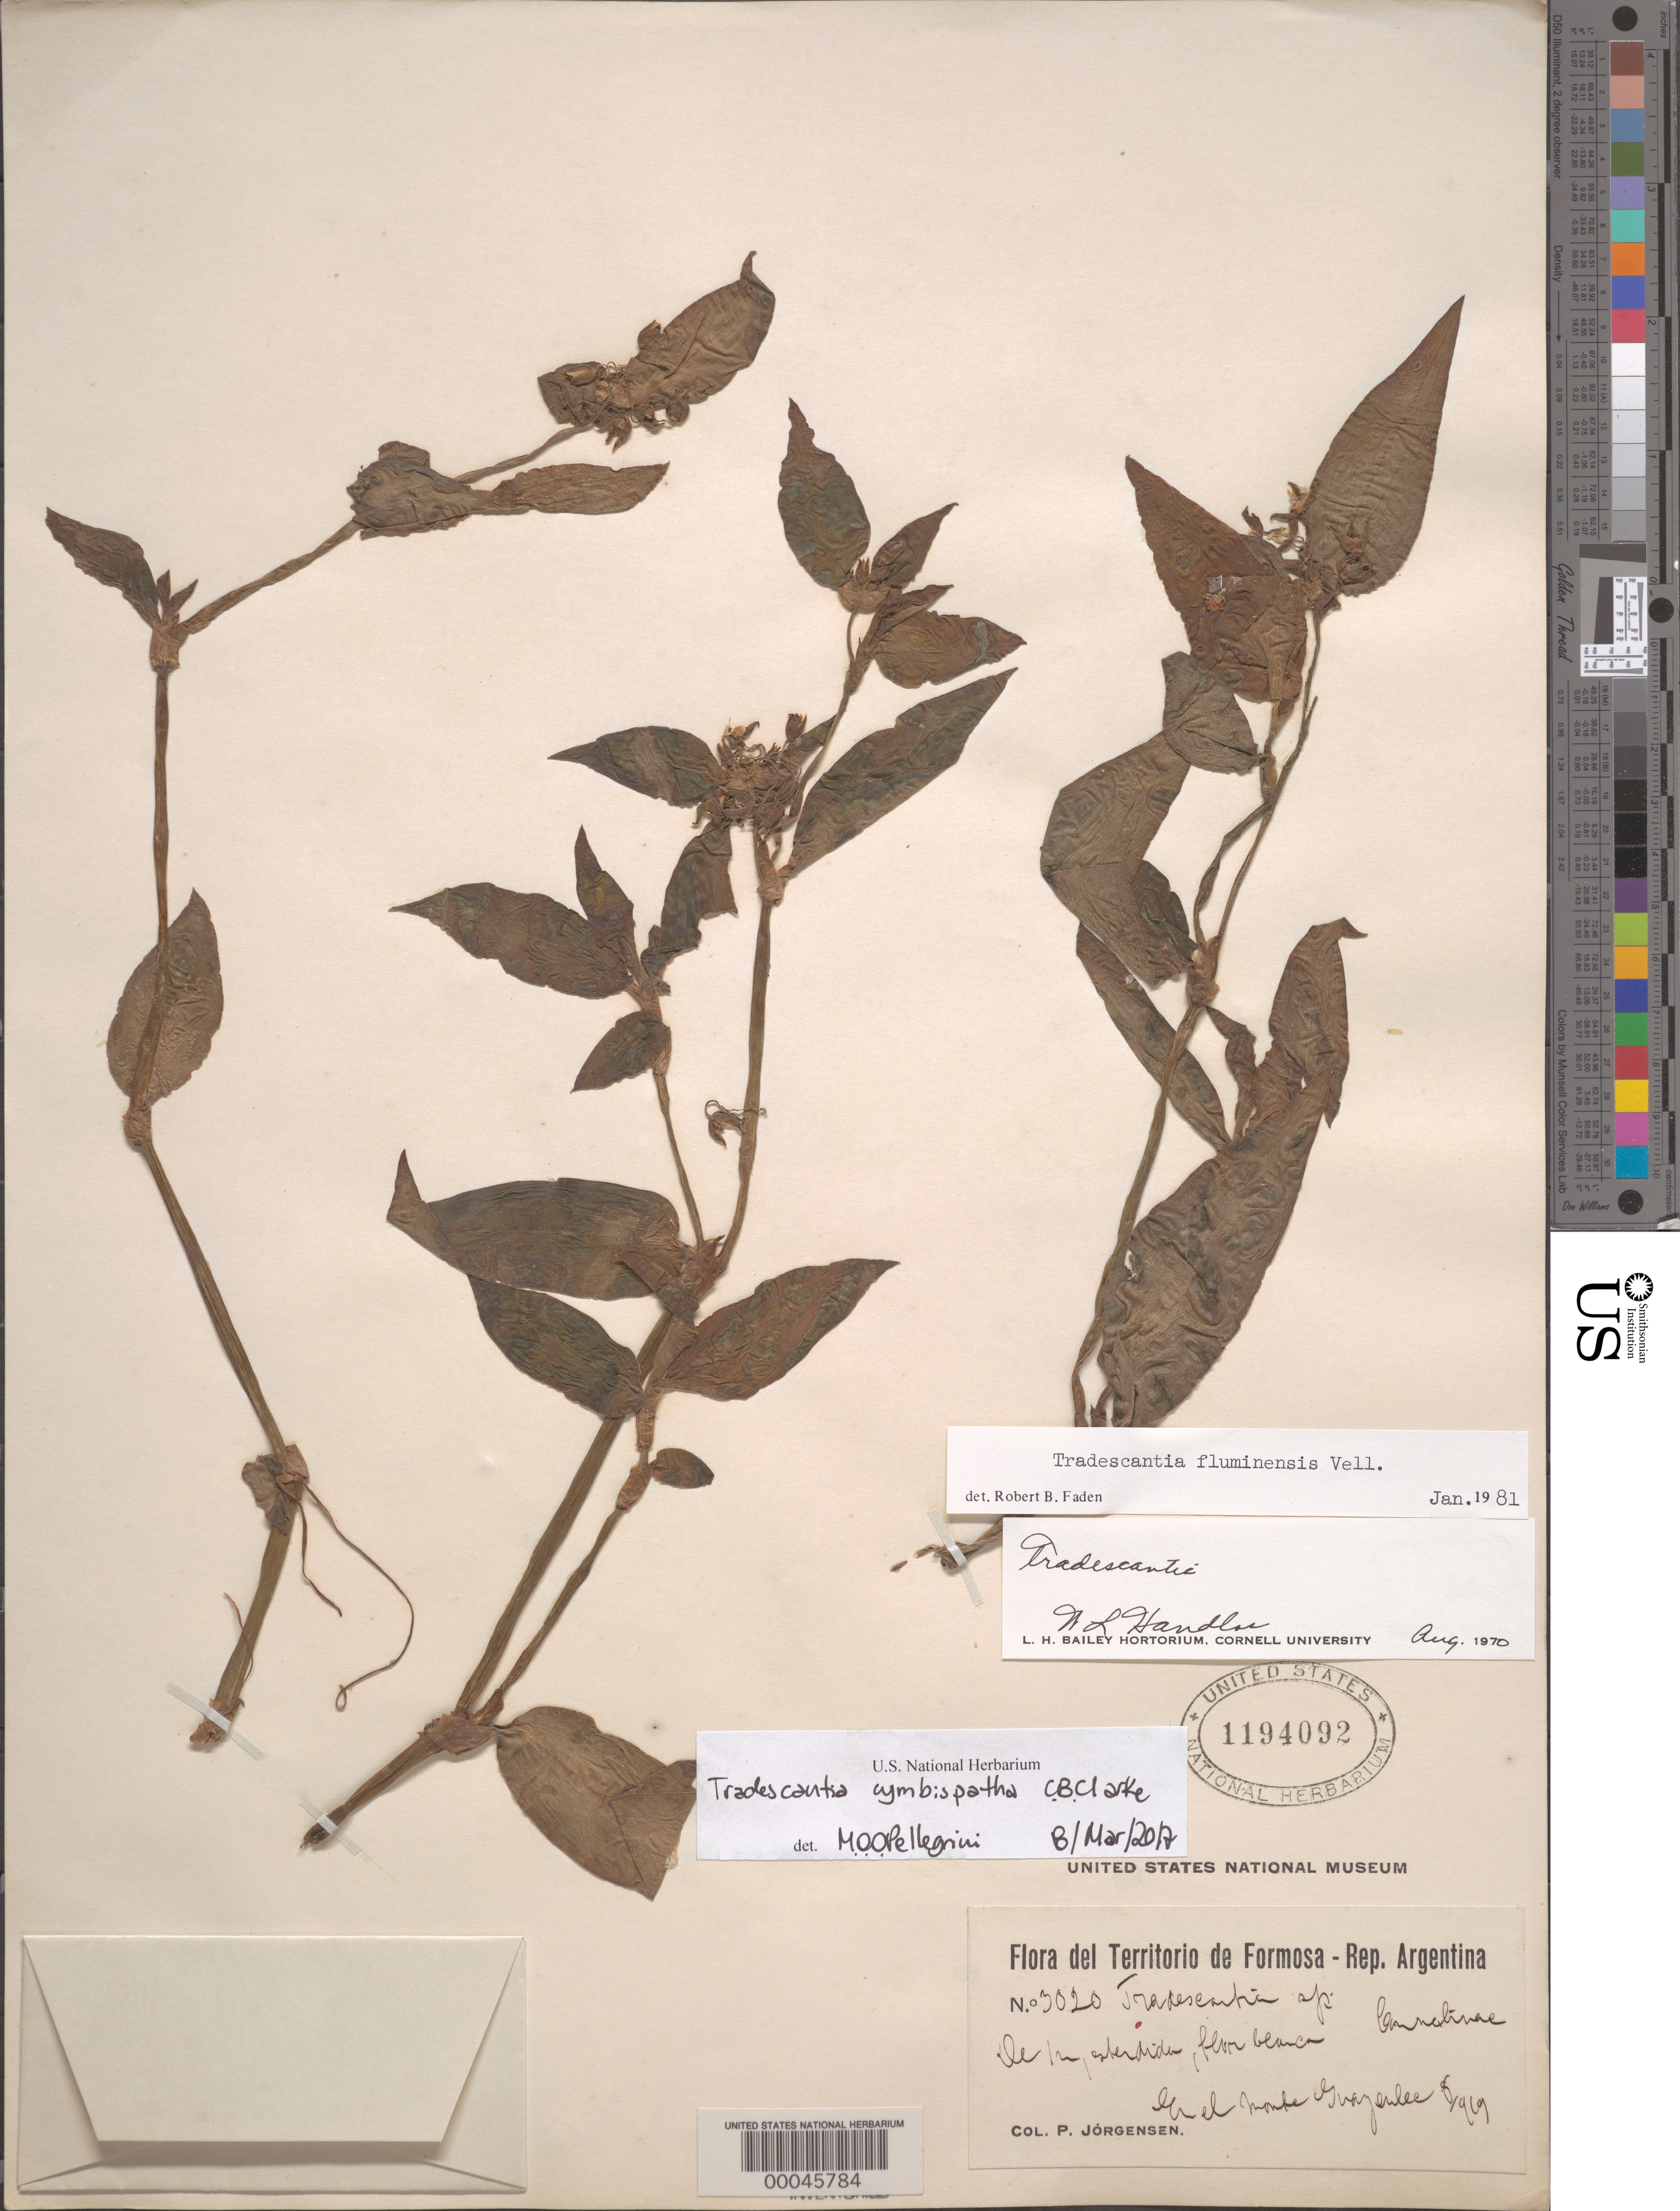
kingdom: Plantae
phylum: Tracheophyta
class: Liliopsida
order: Commelinales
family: Commelinaceae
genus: Tradescantia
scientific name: Tradescantia cymbispatha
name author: C.B. Clarke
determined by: Pellegrini, M. O. de Oliveira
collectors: P. Jorgensen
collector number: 3020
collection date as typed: Aug 1919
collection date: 1919-08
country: Argentina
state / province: Formosa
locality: Monte, Guaycolec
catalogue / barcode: US 1194092